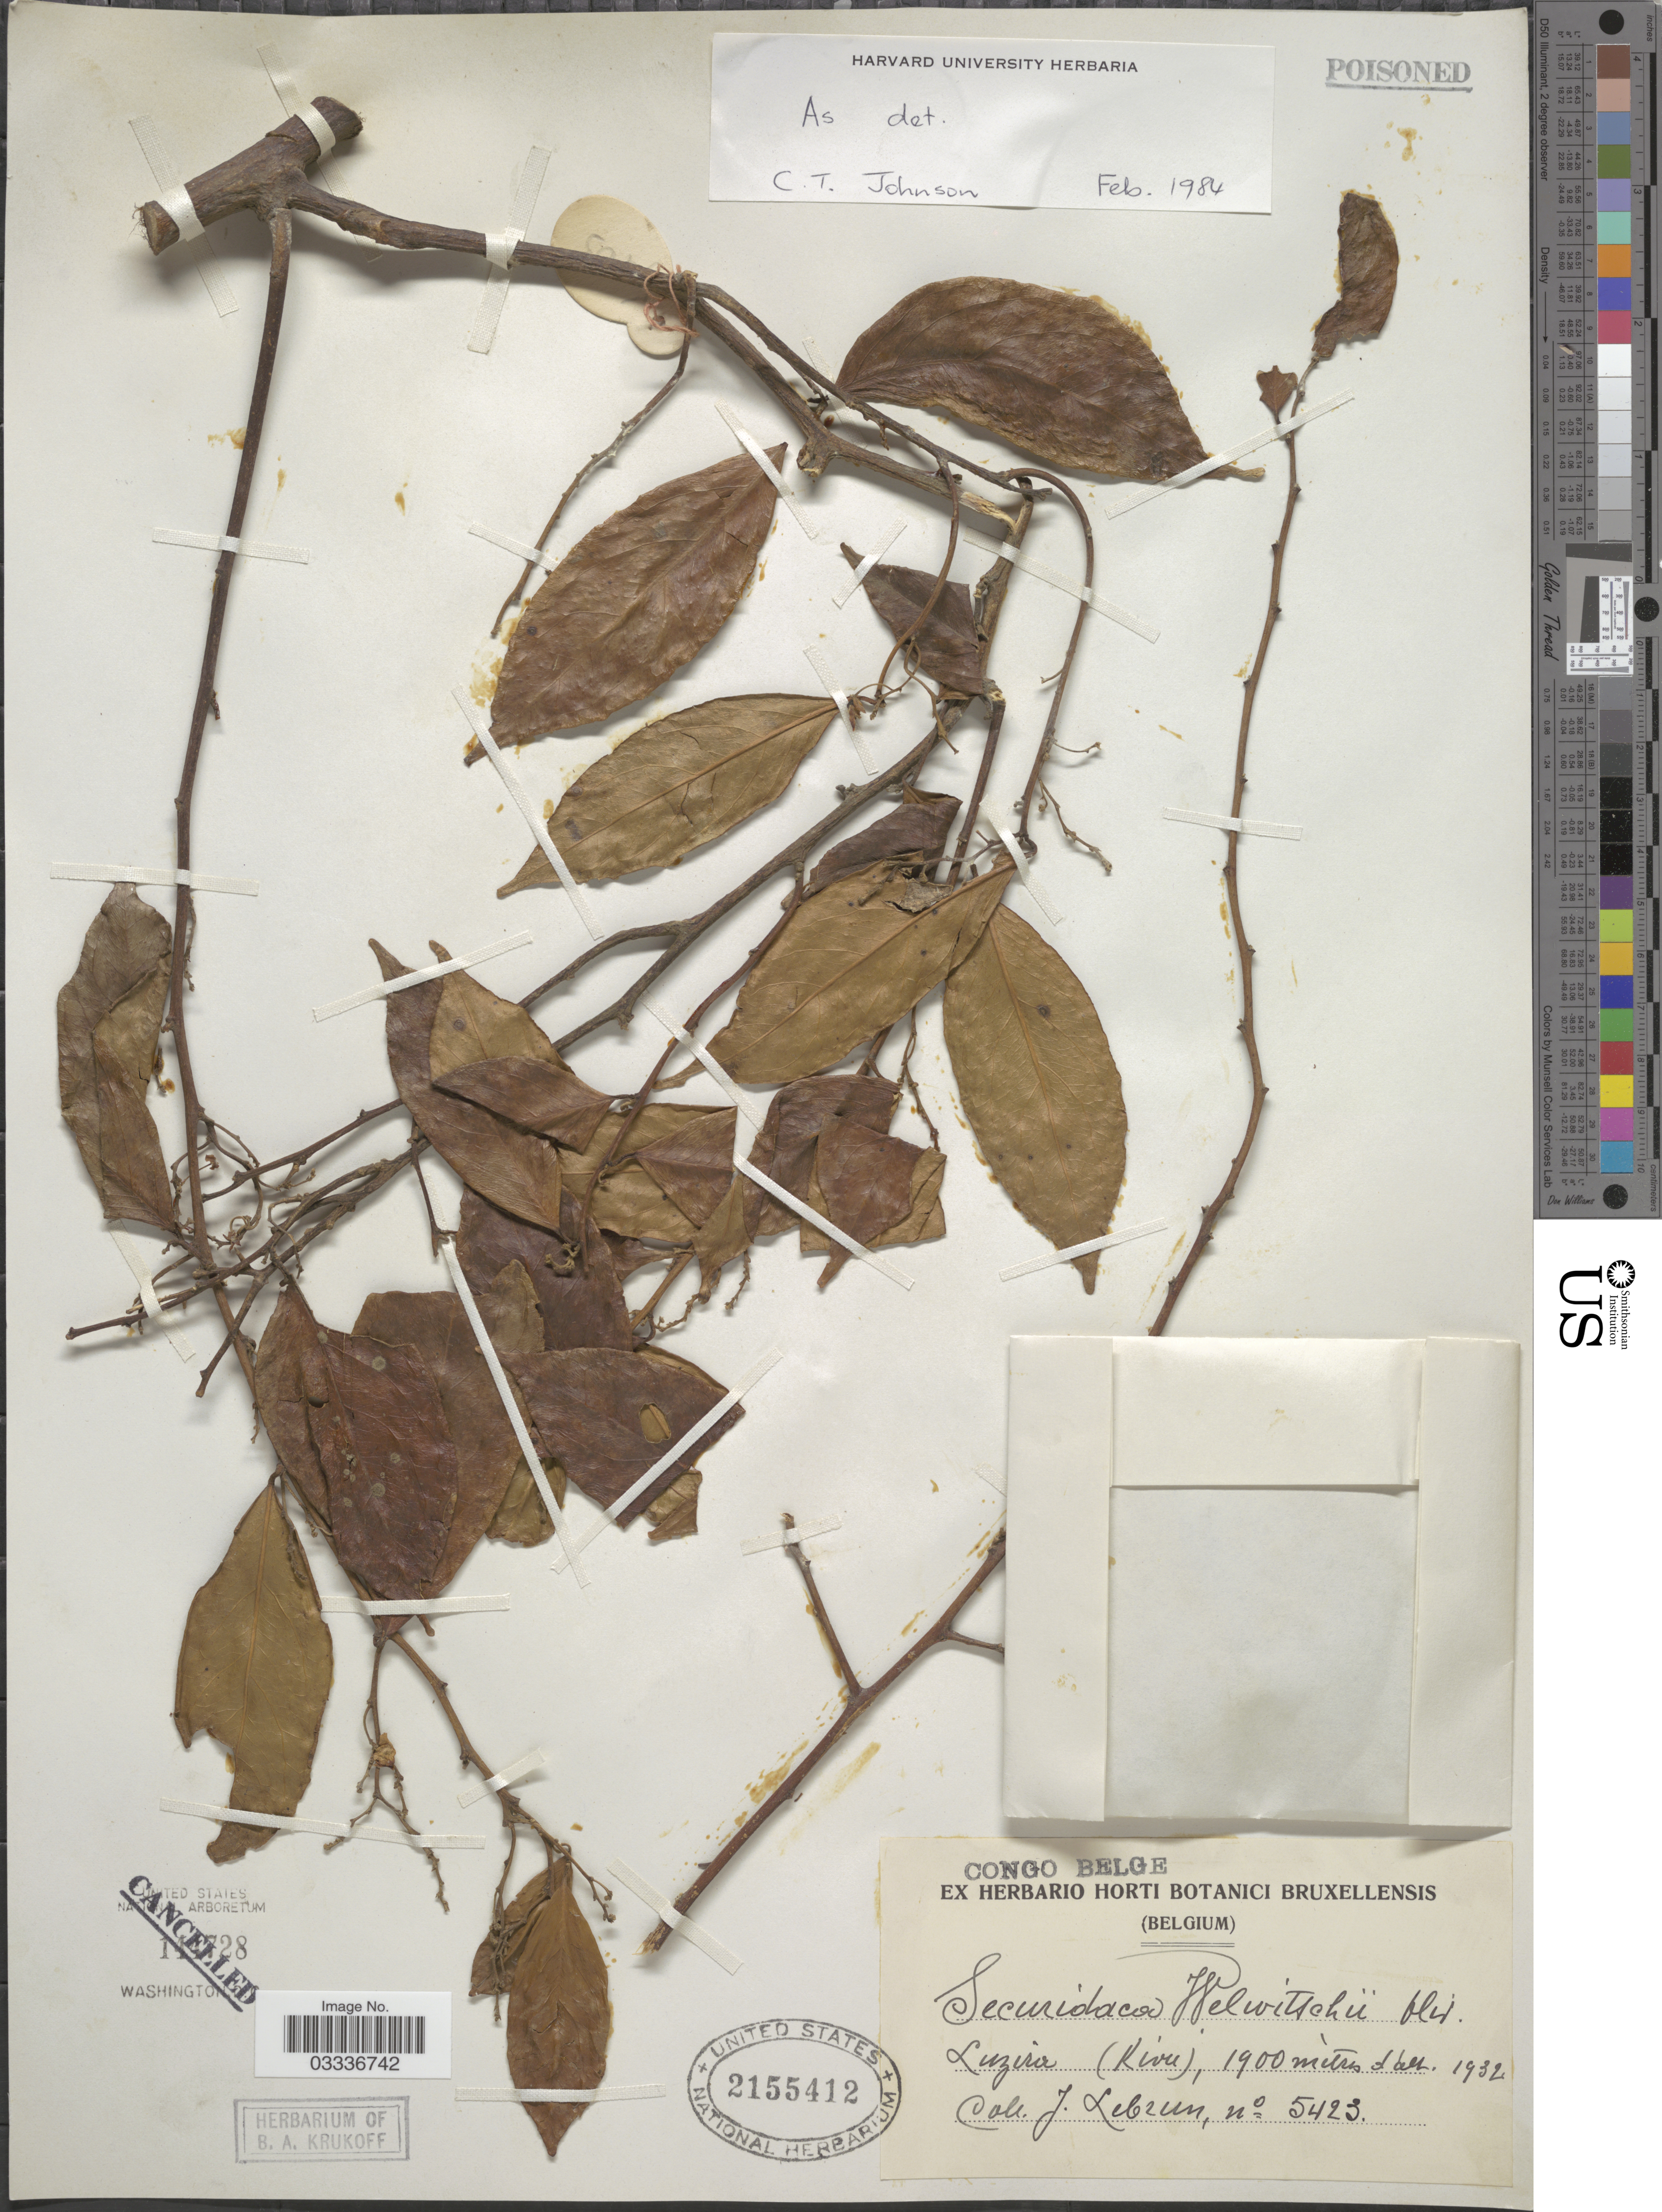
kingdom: Plantae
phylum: Tracheophyta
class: Magnoliopsida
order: Fabales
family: Polygalaceae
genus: Securidaca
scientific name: Securidaca welwitschii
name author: Oliv.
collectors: J. A. Lebrun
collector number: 5423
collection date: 1932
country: Congo, Democratic Republic of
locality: Congo Belge. Luzira (Kivu).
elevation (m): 1900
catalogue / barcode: US 2155412